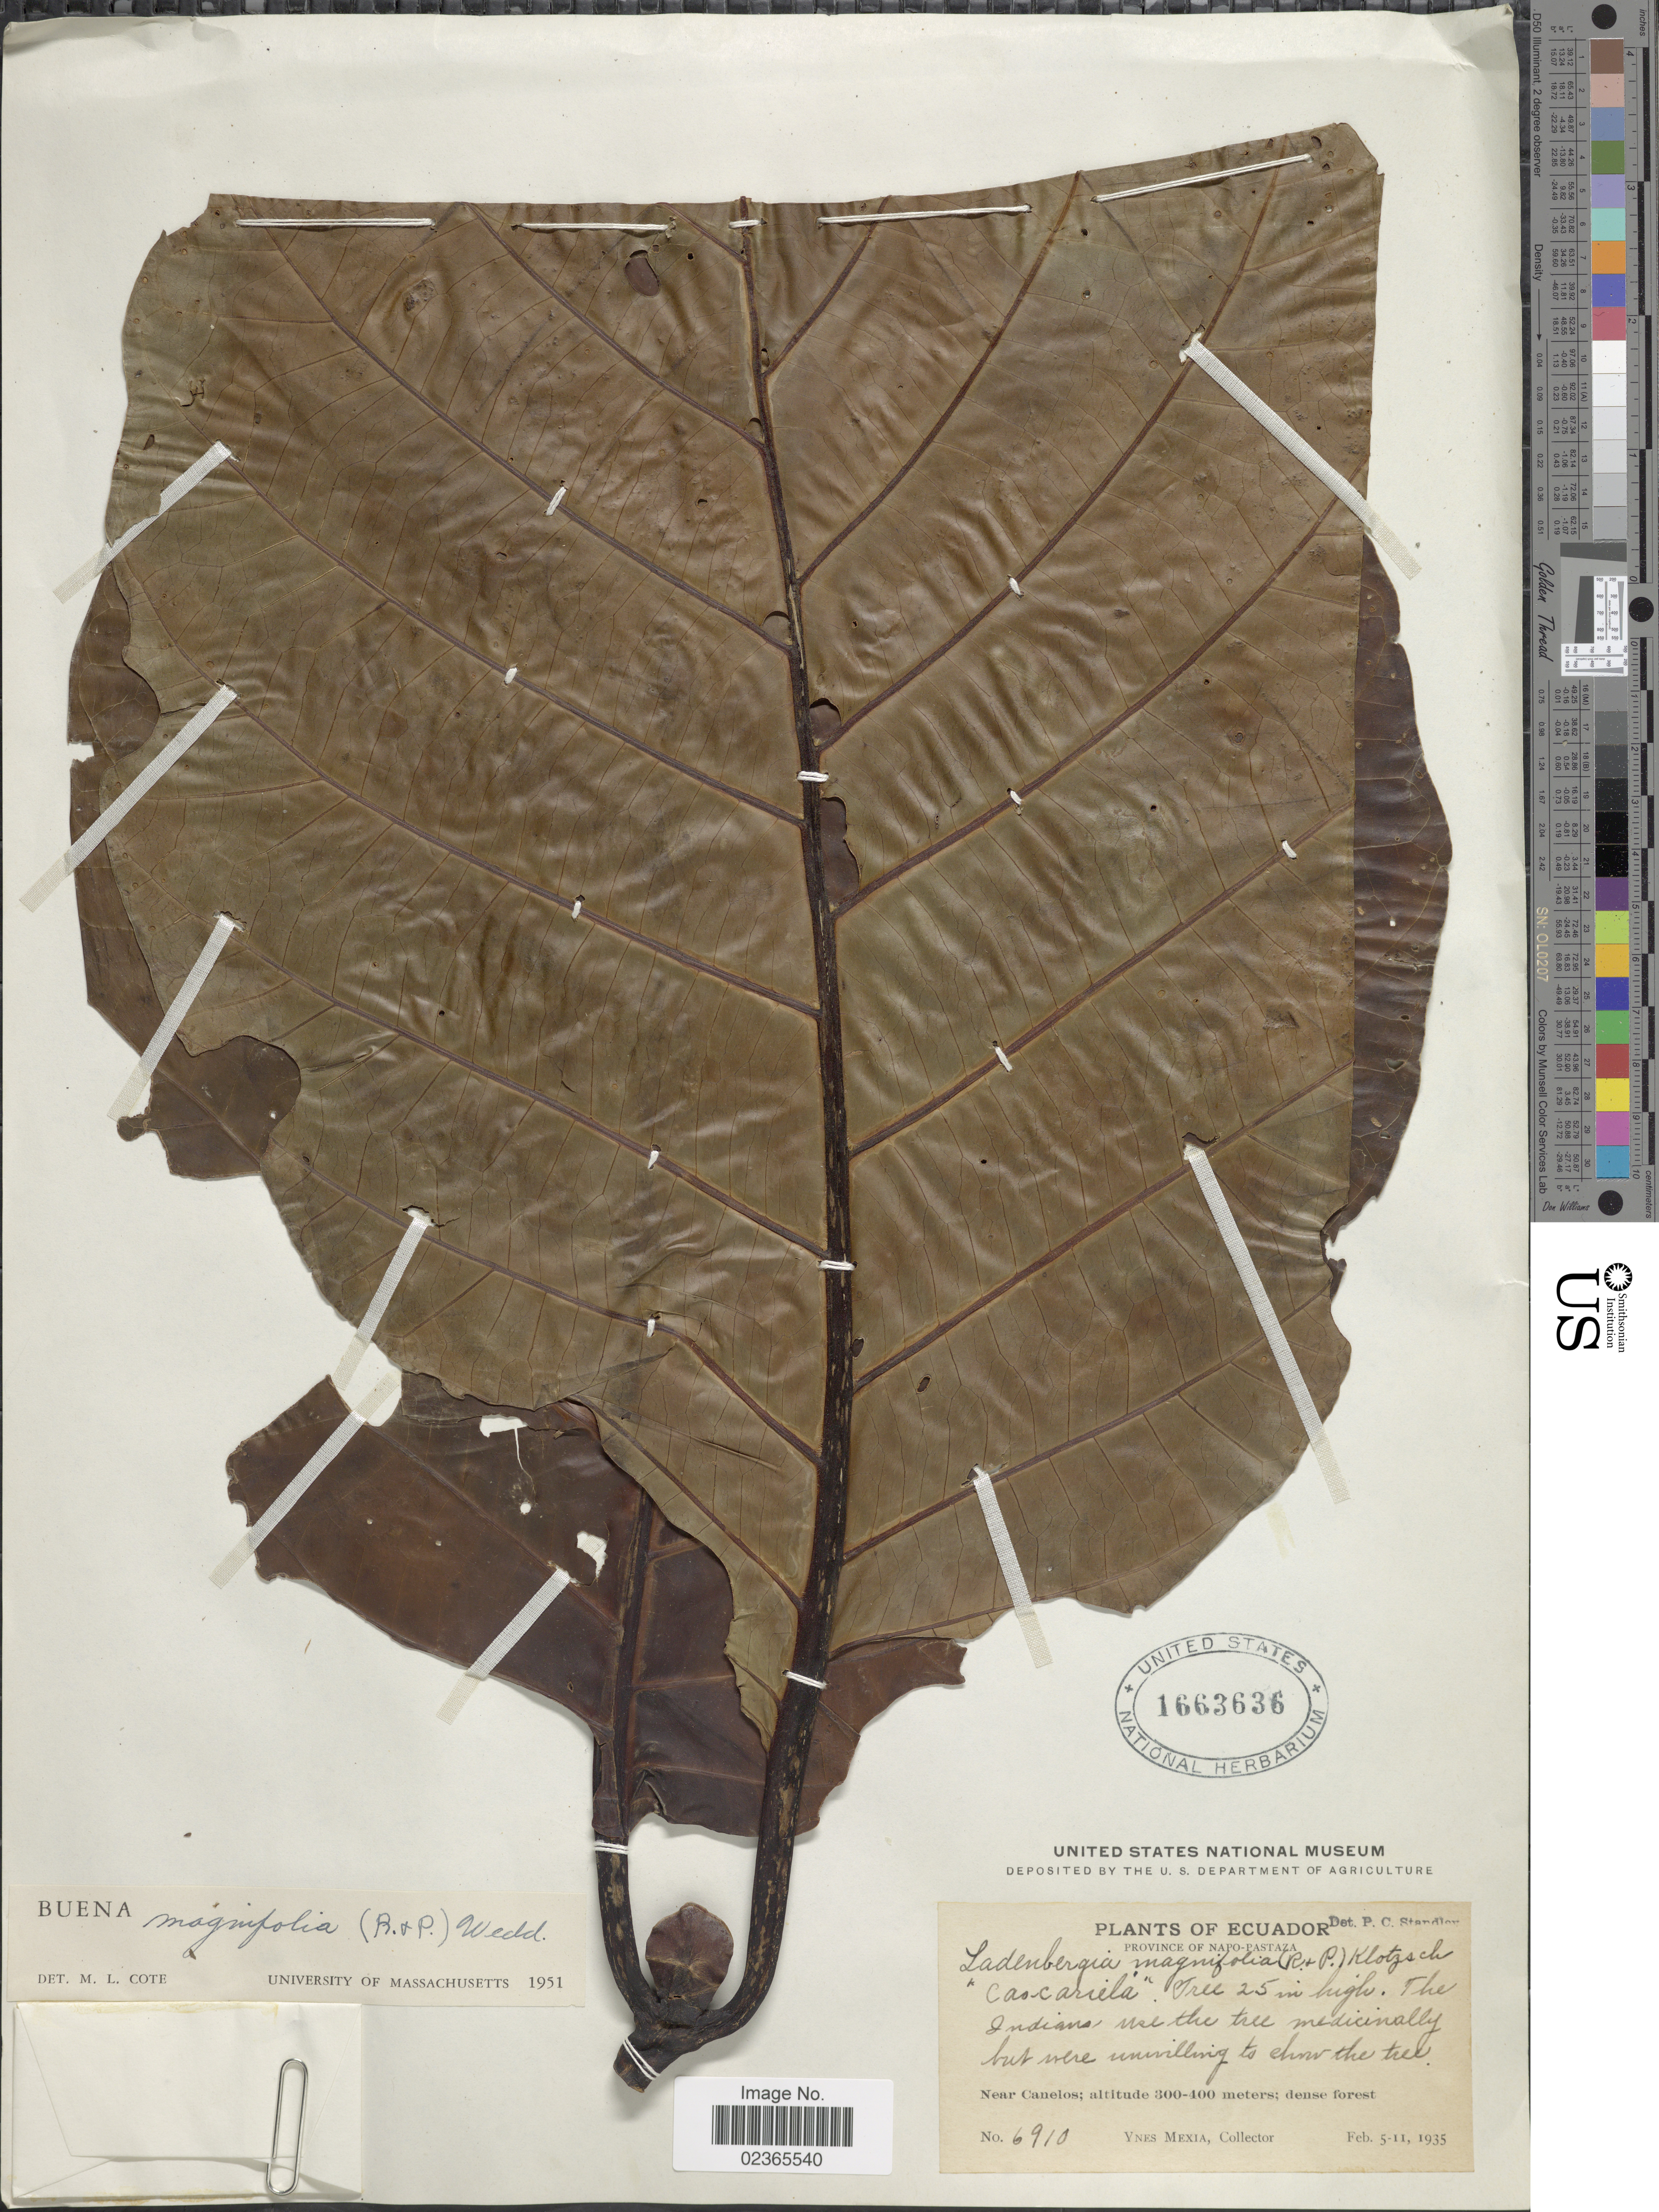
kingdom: Plantae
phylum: Tracheophyta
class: Magnoliopsida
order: Gentianales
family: Rubiaceae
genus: Ladenbergia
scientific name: Ladenbergia oblongifolia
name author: (Mutis) L. Andersson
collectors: Y. Mexia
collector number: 6910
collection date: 1935-02-05/1935-02-11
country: Ecuador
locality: Province of Napo-Pastaza, near Canelos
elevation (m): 300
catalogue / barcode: US 1663636